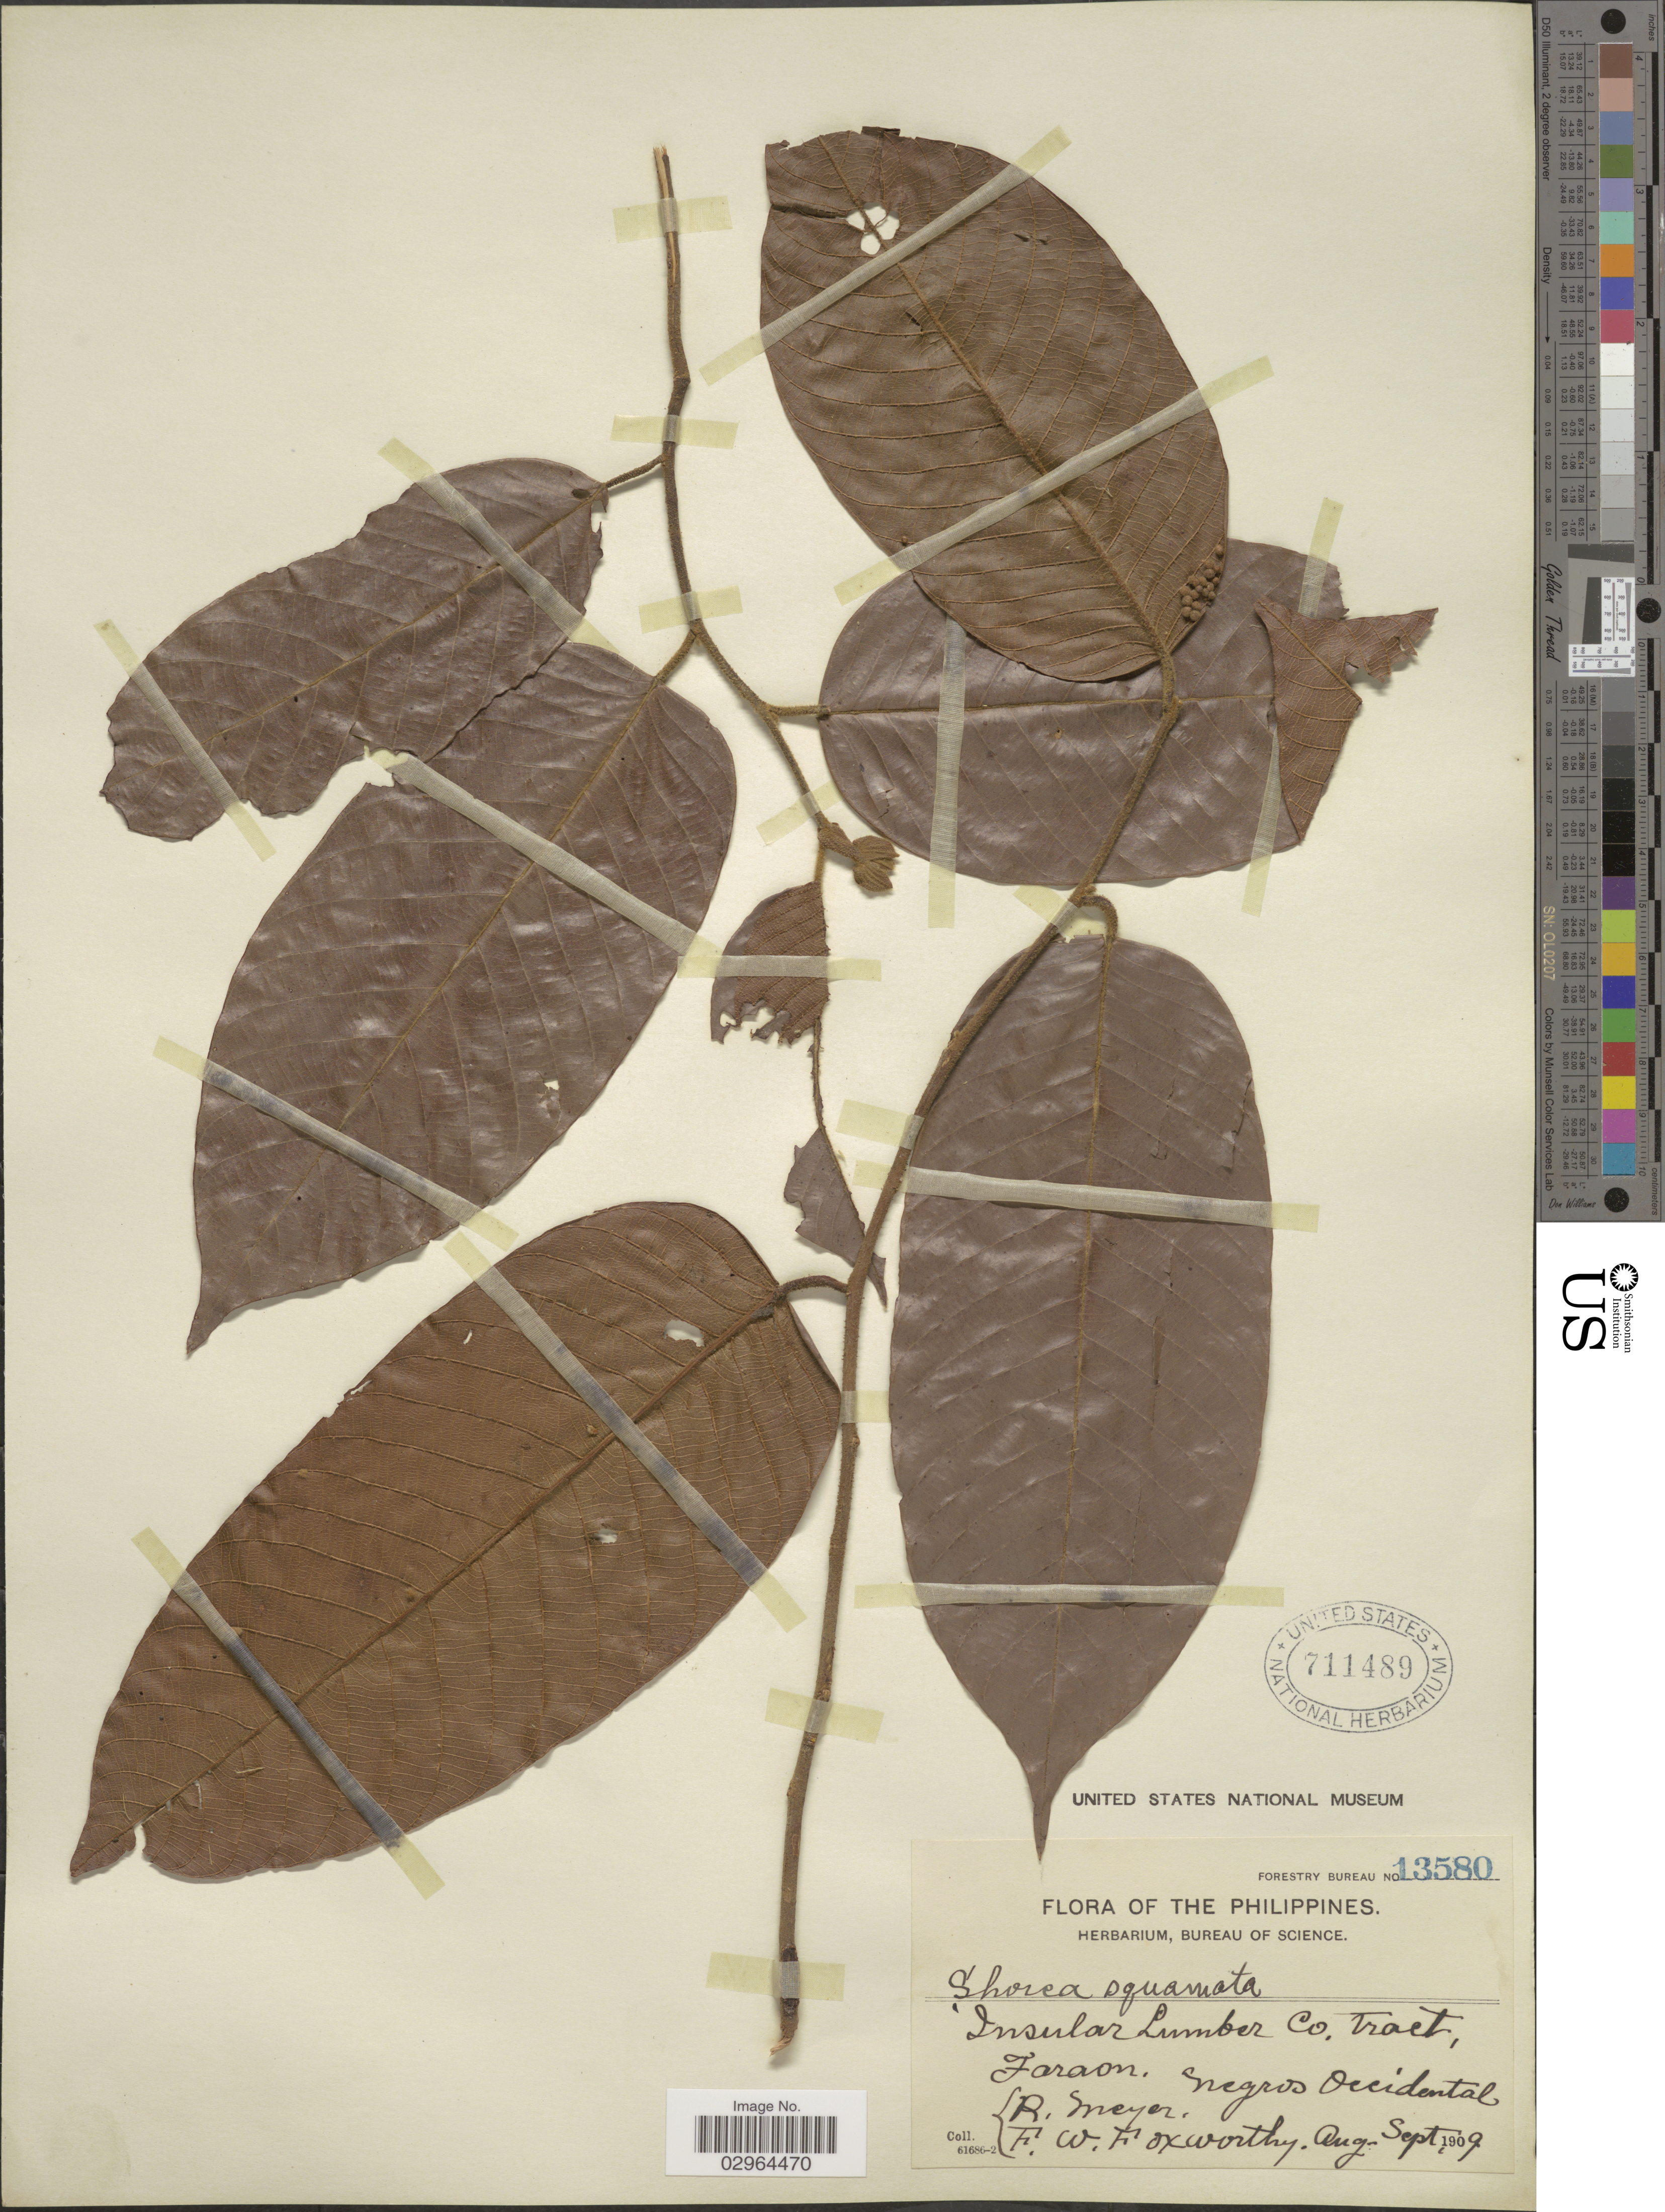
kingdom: Plantae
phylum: Tracheophyta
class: Magnoliopsida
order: Malvales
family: Dipterocarpaceae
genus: Rubroshorea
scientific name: Rubroshorea palosapis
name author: (Blanco) P.S. Ashton & J. Heck.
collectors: R. Meyer & F. W. Foxworthy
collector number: Forestry Bureau 13580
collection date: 1909-08/1909-09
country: Philippines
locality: Insular Lumber Co. tract, Faraon, Negros Occidental.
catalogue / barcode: US 711489